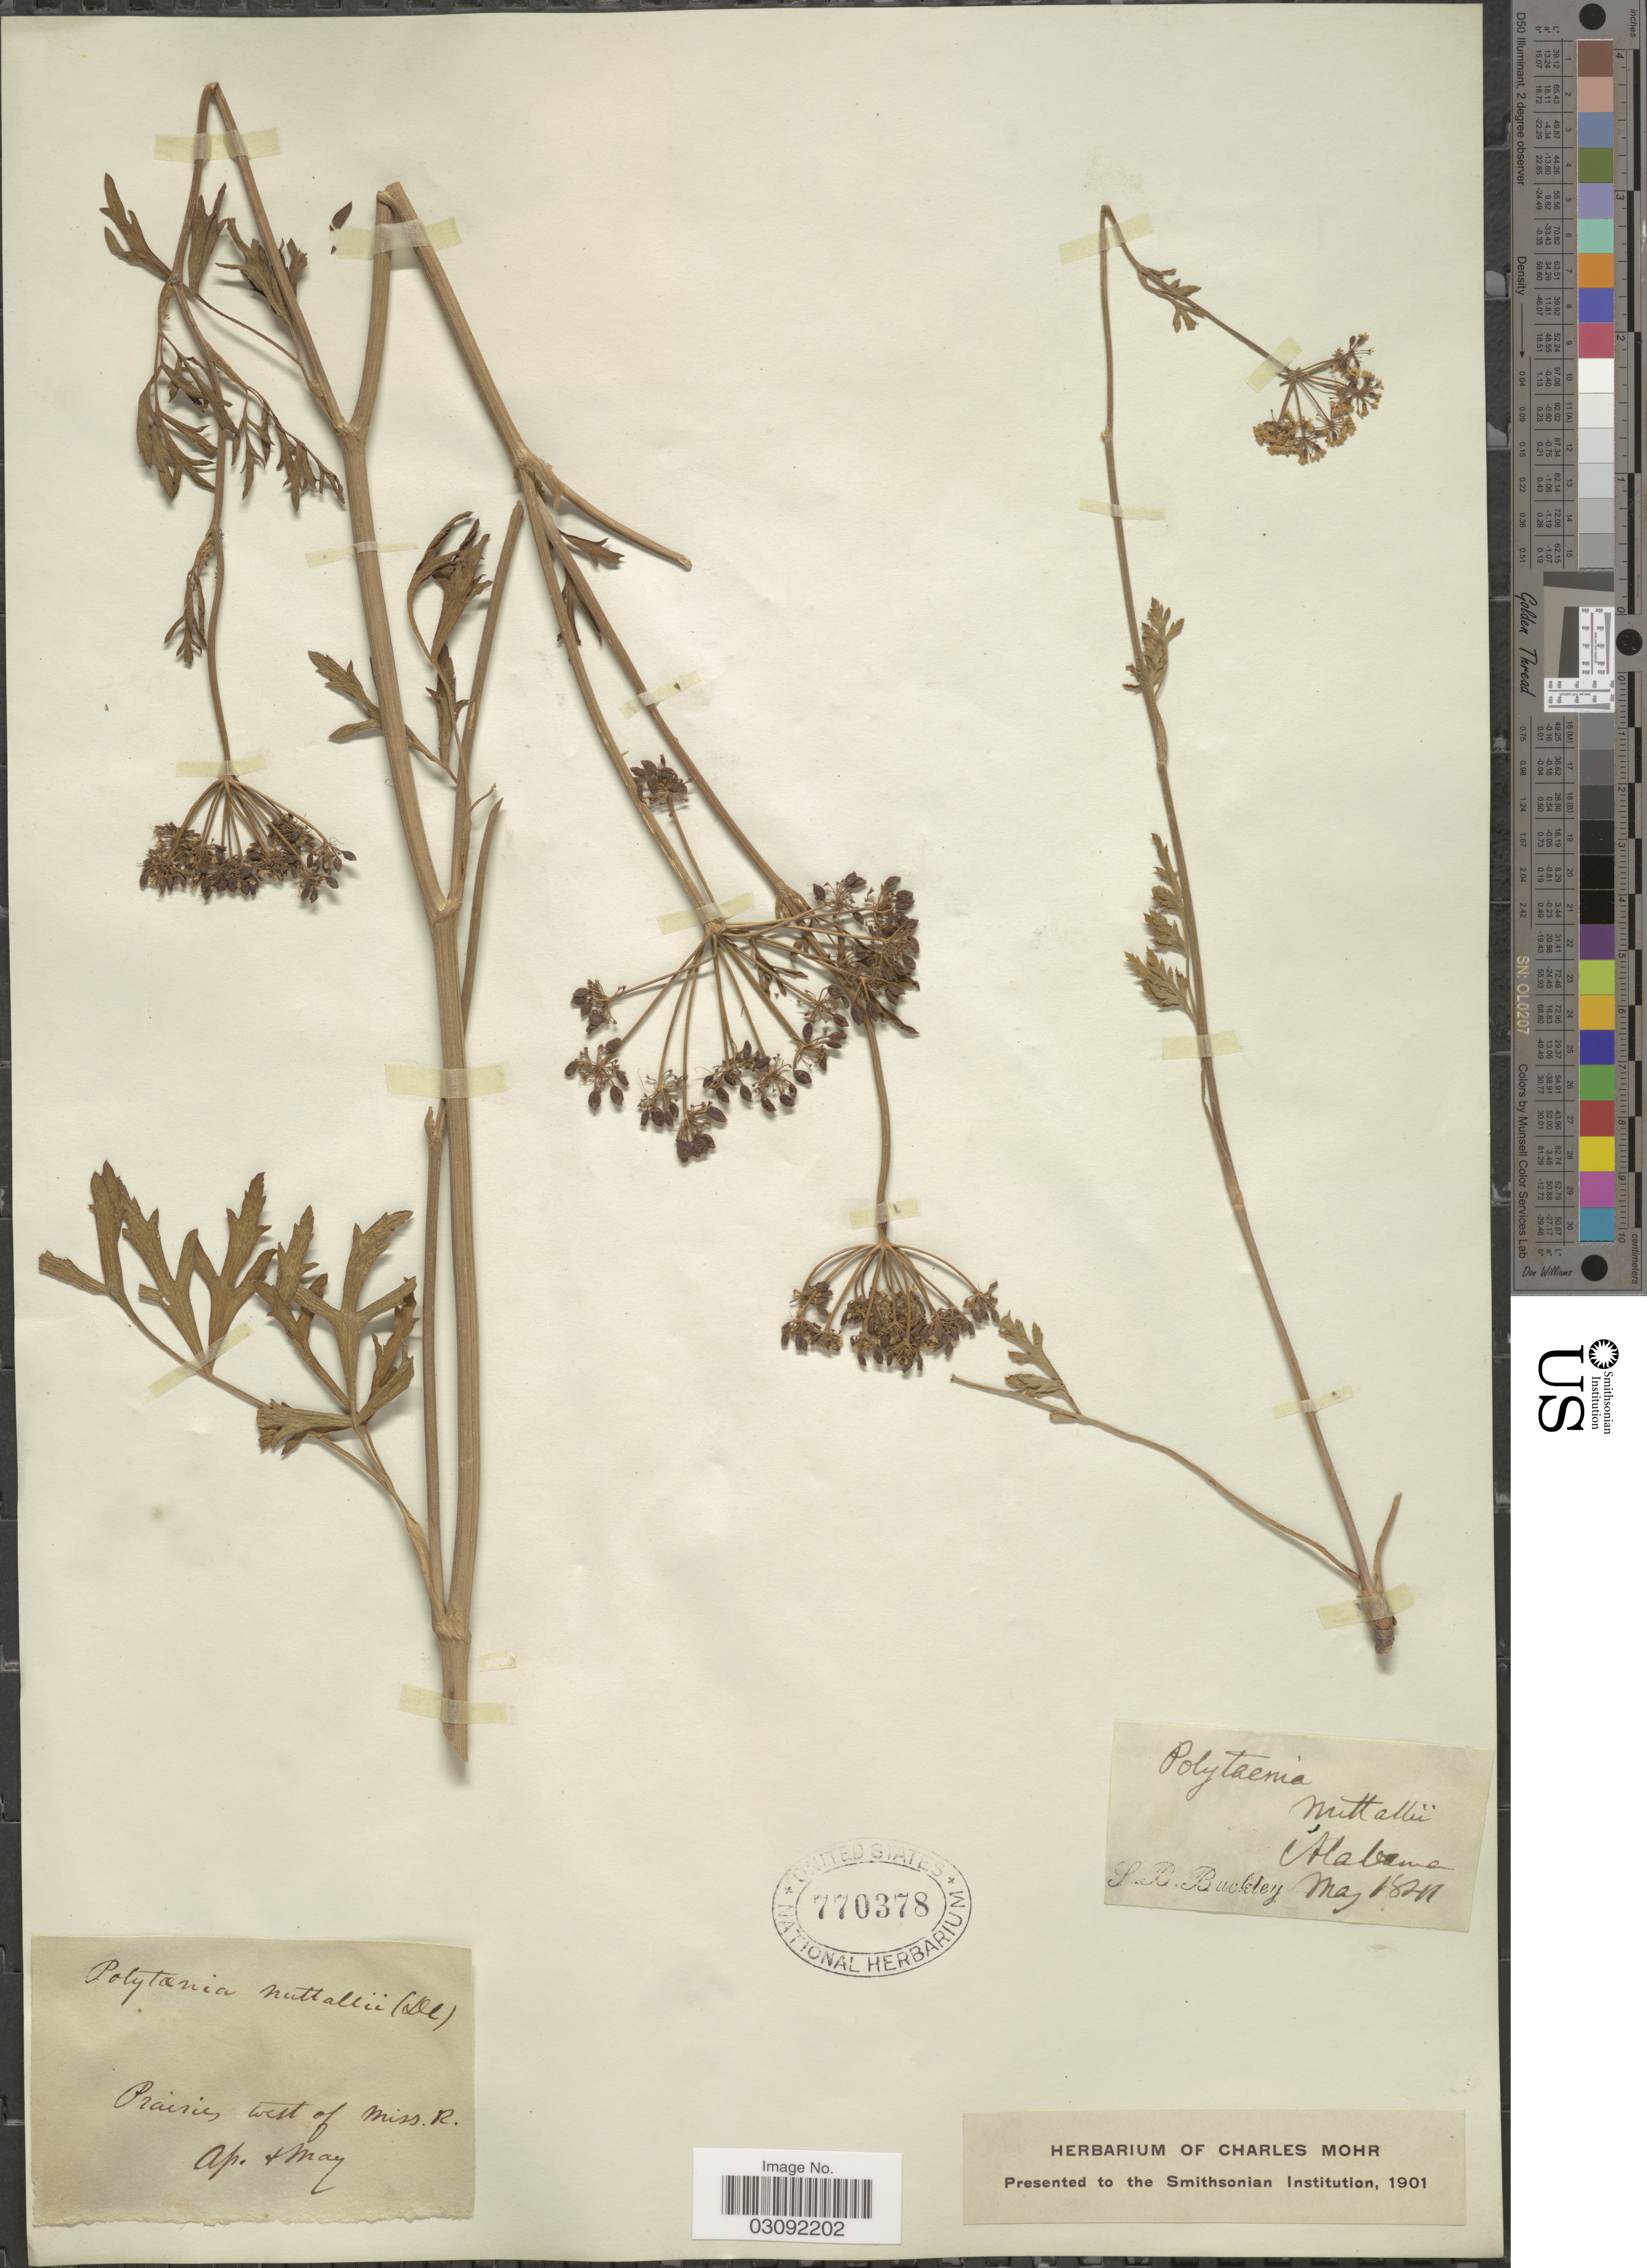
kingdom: Plantae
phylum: Tracheophyta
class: Magnoliopsida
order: Apiales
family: Apiaceae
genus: Polytaenia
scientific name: Polytaenia nuttallii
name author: DC.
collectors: S. B. Buckley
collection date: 1841-04/1841-05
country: United States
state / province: Alabama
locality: Prairies west of miss. R.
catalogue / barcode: US 770378